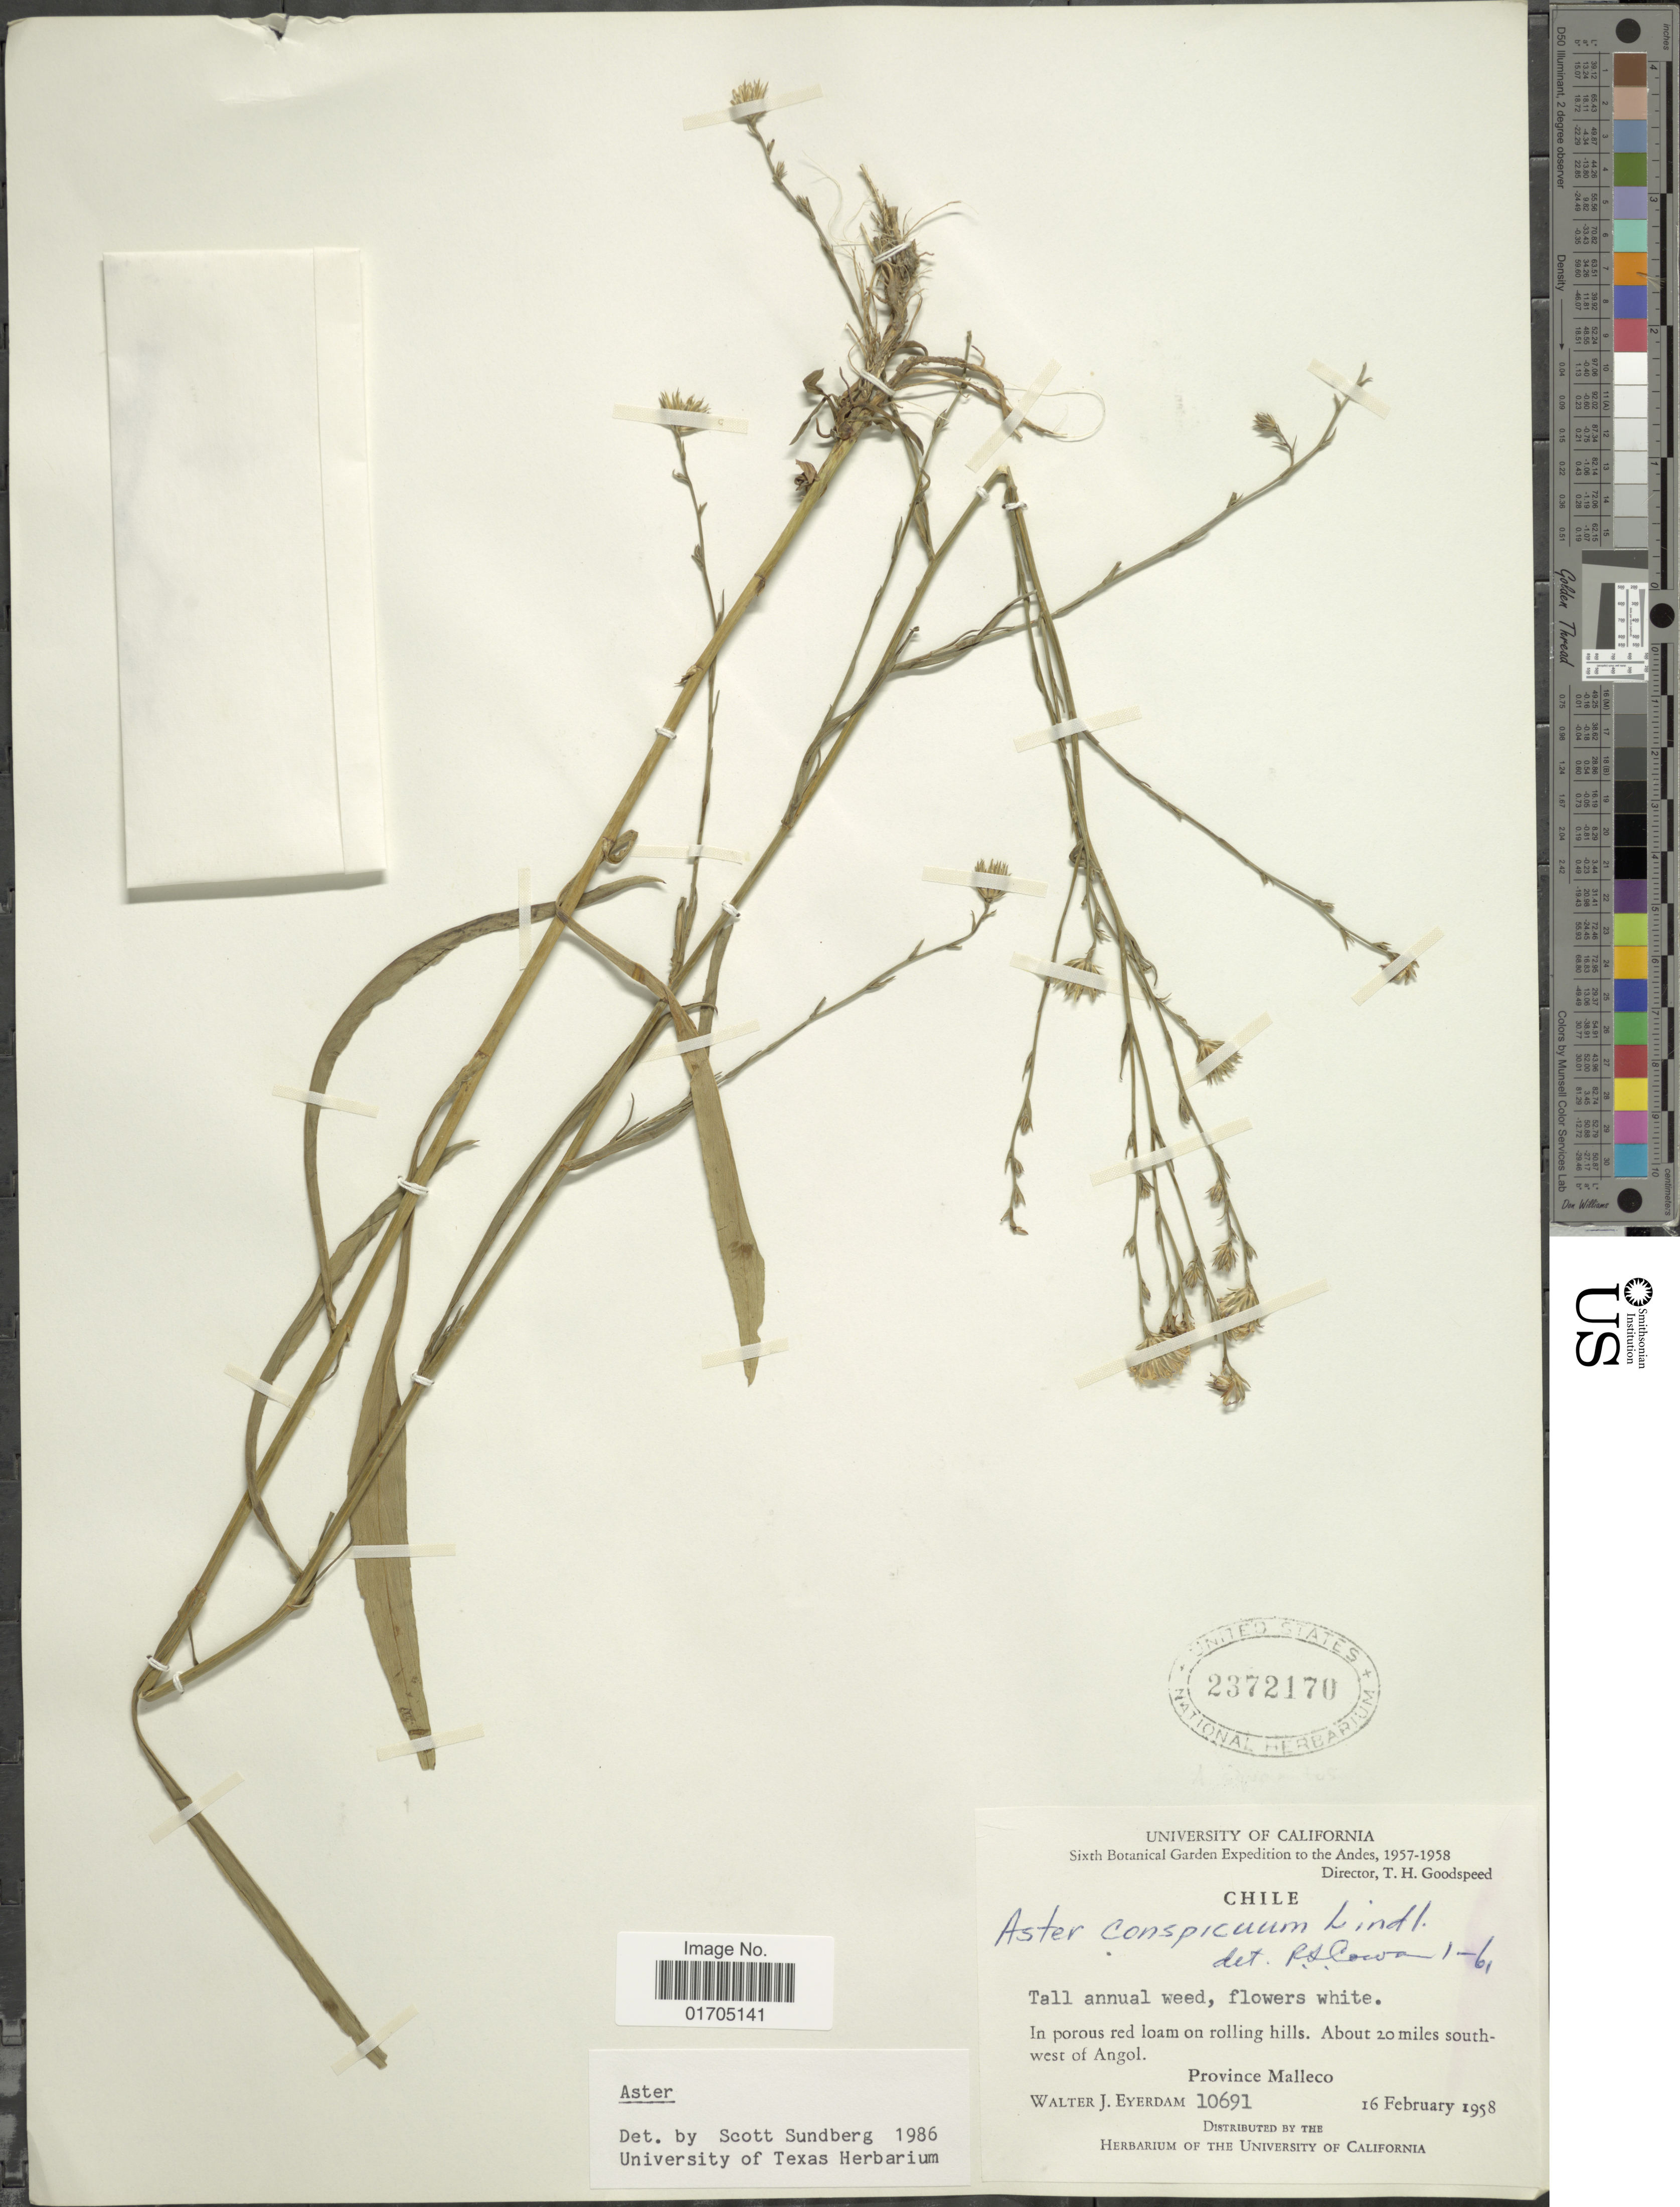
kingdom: Plantae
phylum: Tracheophyta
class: Magnoliopsida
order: Asterales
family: Asteraceae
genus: Symphyotrichum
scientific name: Symphyotrichum sp.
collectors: W. J. Eyerdam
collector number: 10691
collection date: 1958-02-16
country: Chile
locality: In porous red loam on rolling hills. About 20 miles south-west of Angol, Province Malleco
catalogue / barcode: US 2372170